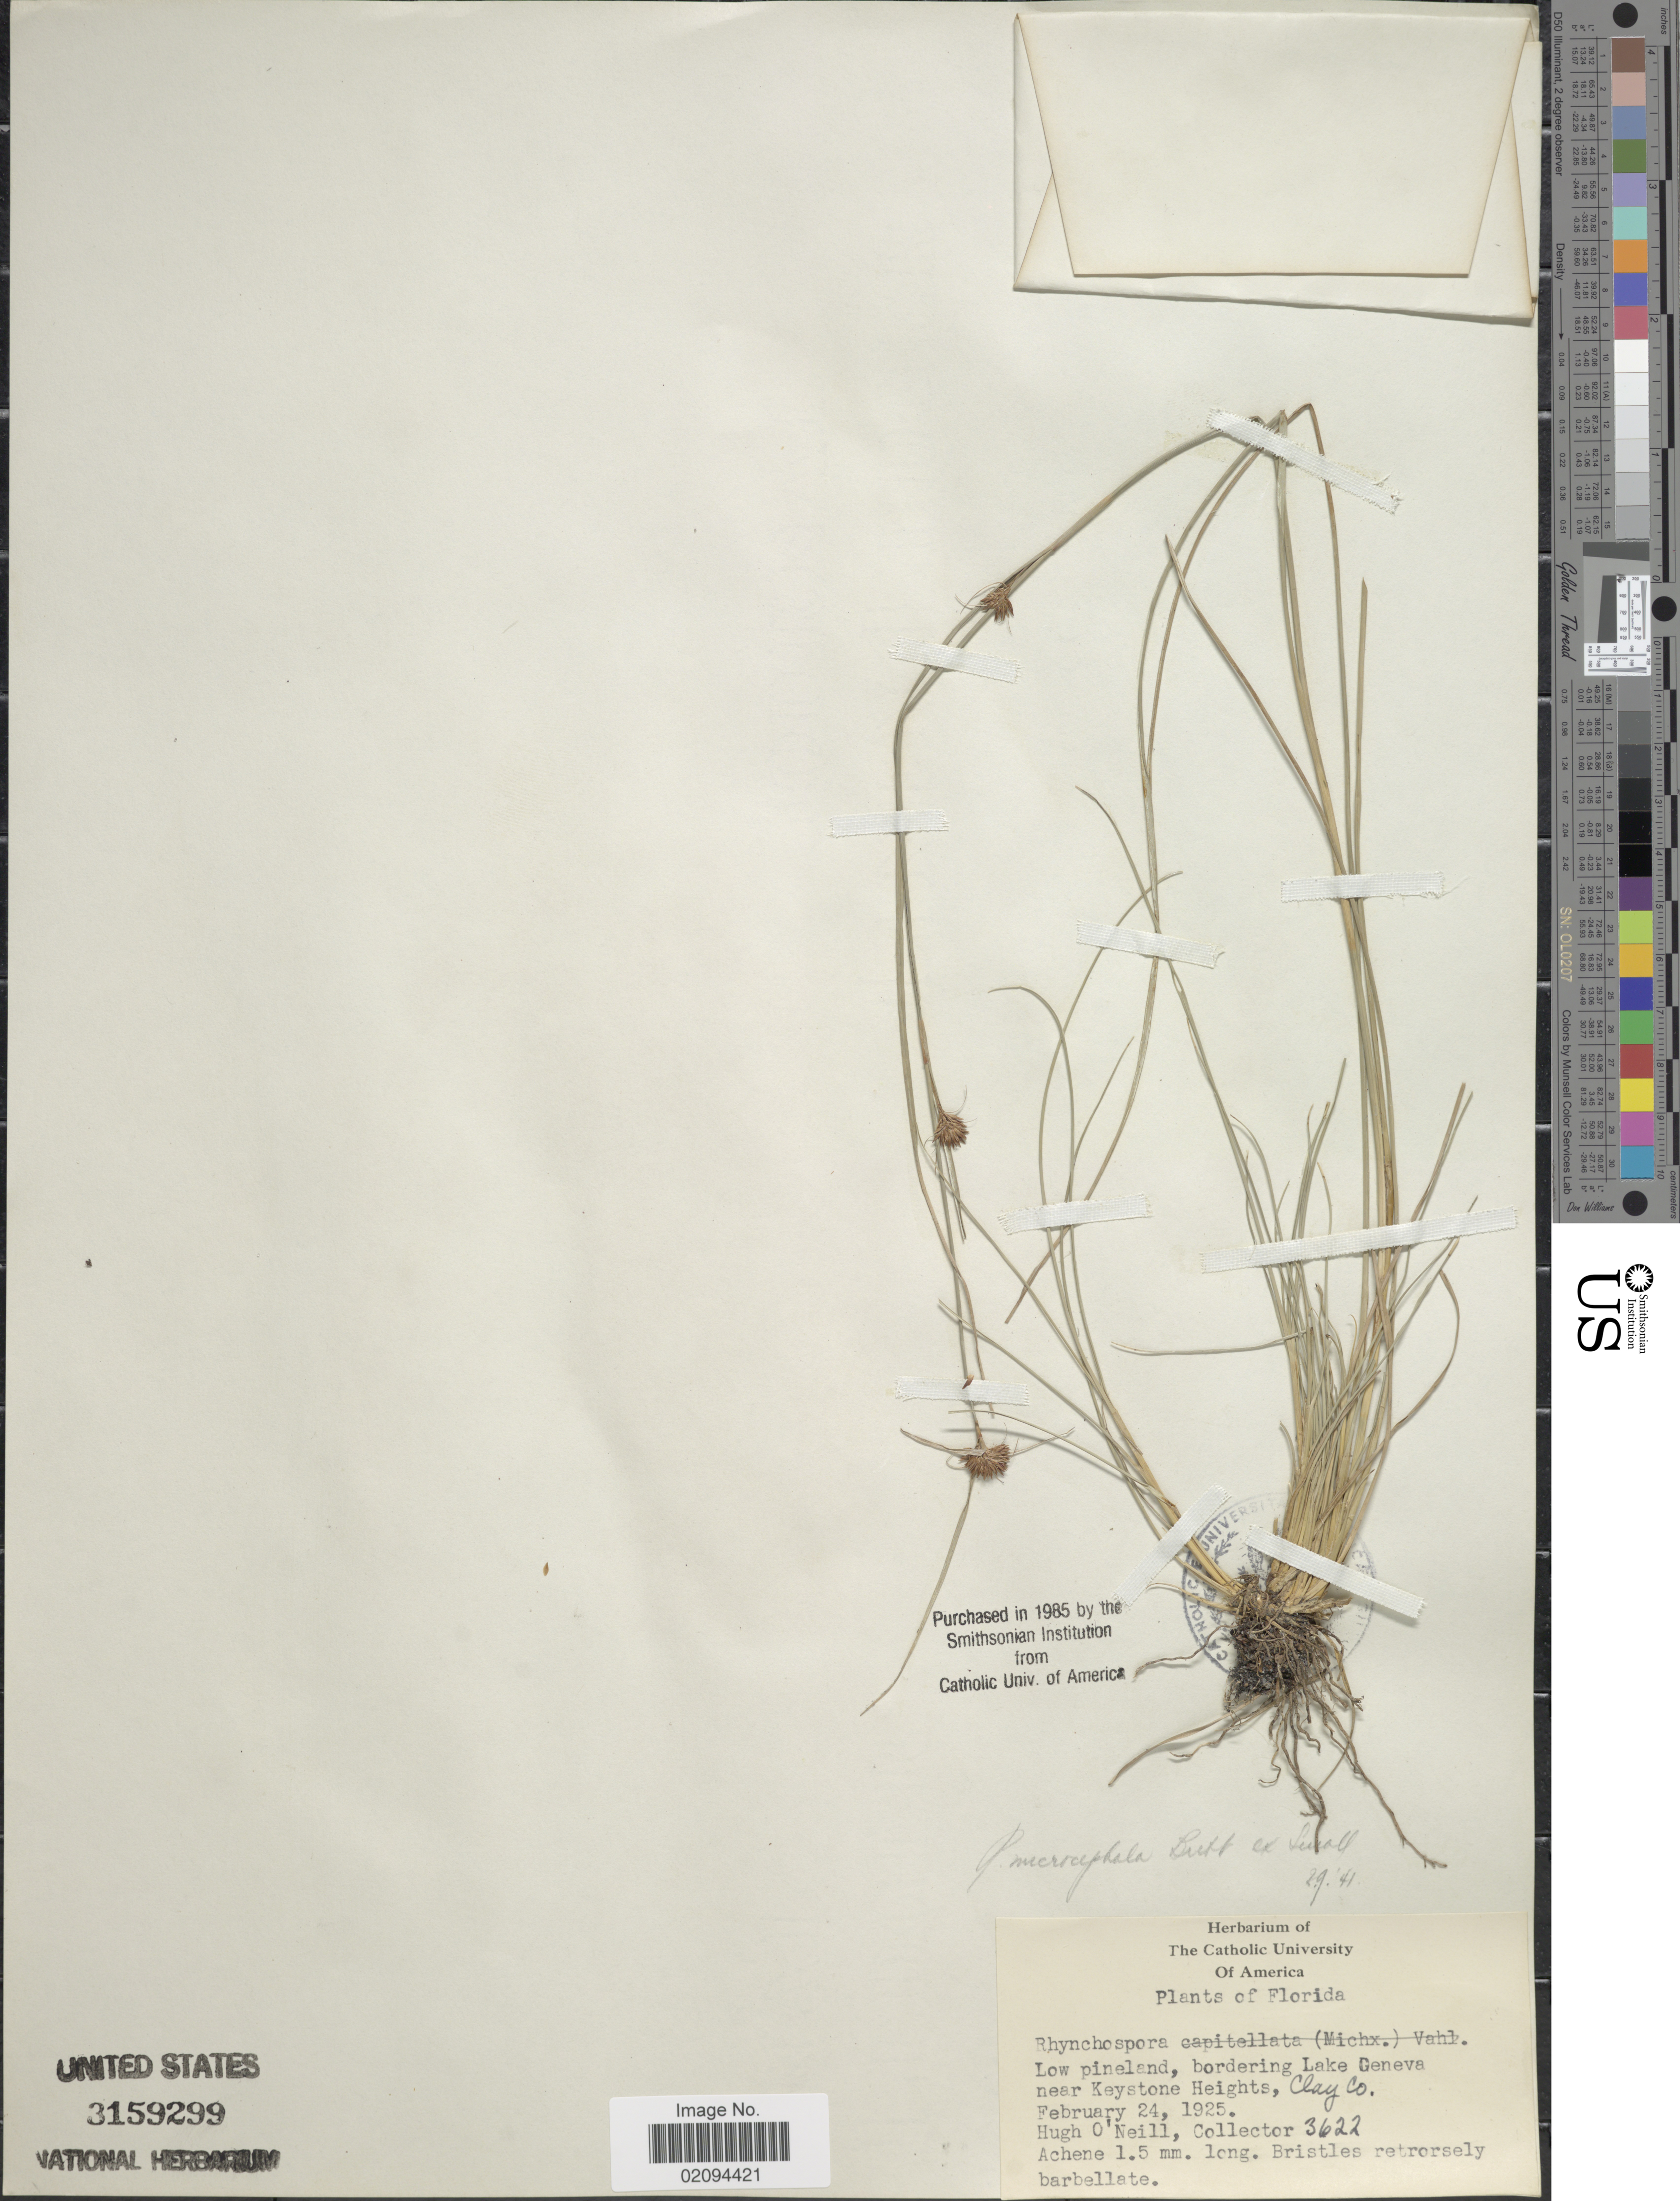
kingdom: Plantae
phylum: Tracheophyta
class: Liliopsida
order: Poales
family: Cyperaceae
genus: Rhynchospora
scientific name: Rhynchospora microcephala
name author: (Britton) Britton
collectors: H. O'Neill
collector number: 3622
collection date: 1925-02-24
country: United States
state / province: Florida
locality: Low pineland, bordering Lake Geneva near Keystone Heights, Clay Co.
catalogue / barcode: US 3159299